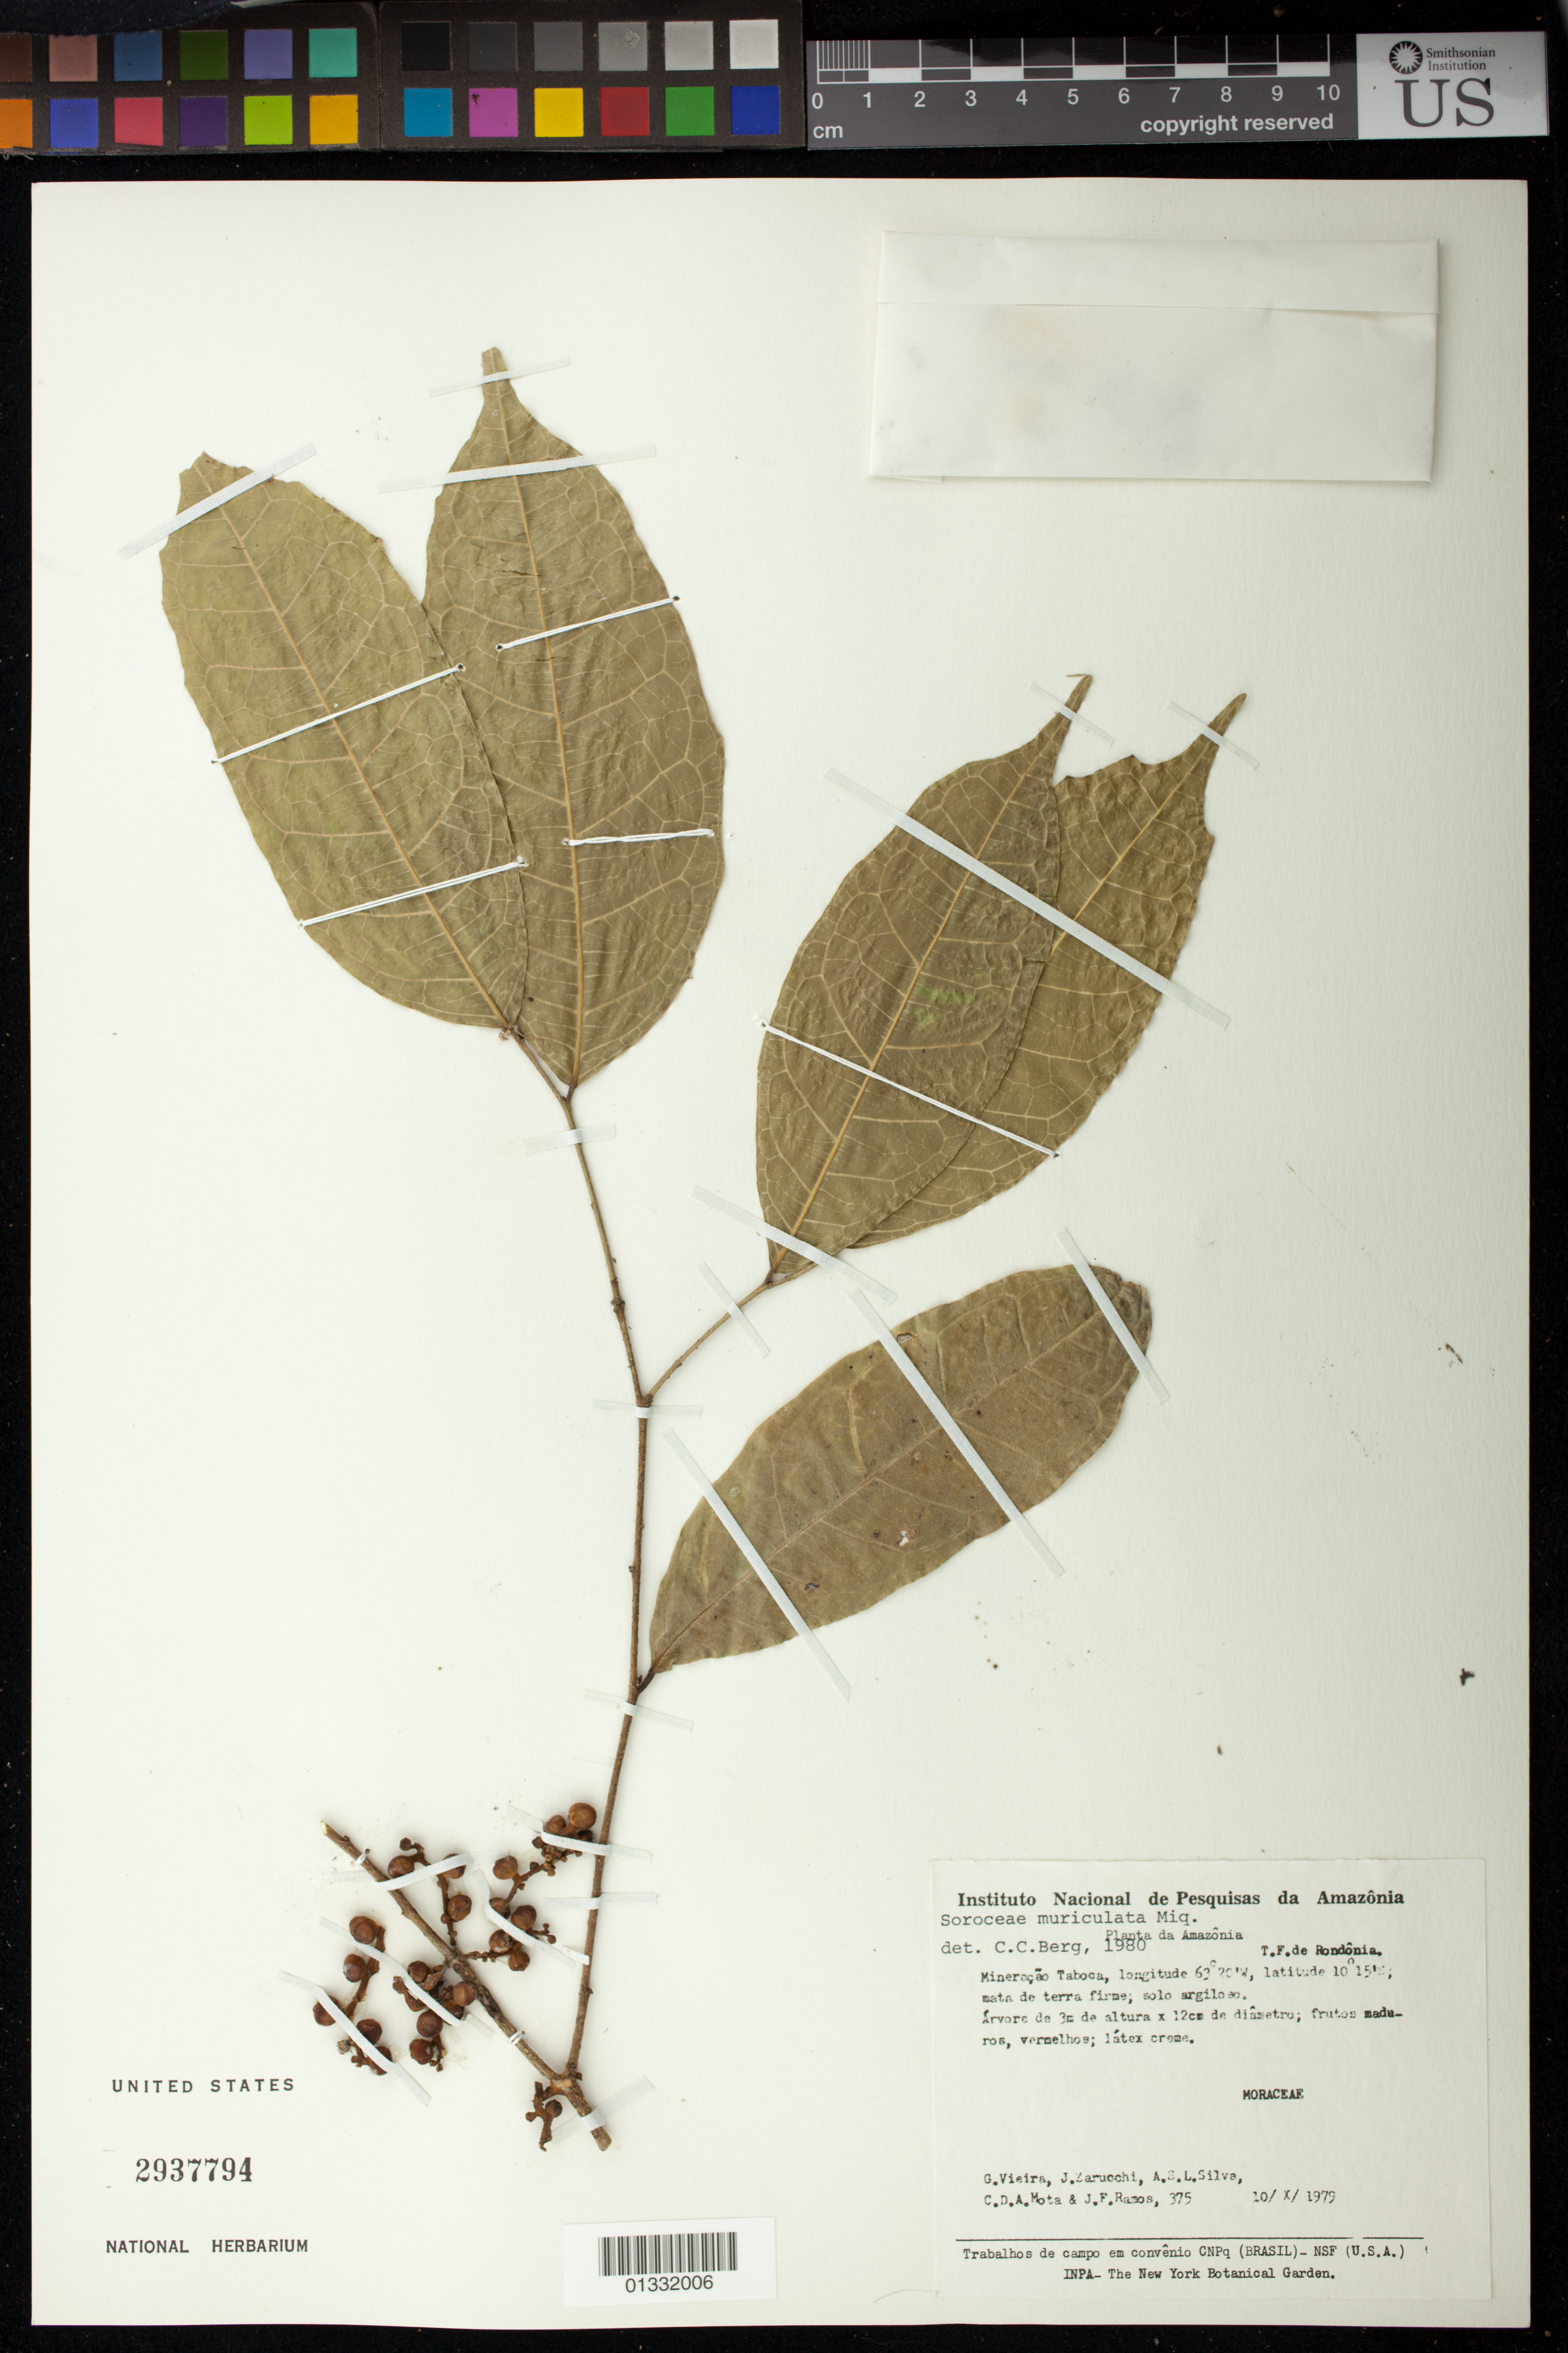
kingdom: Plantae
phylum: Tracheophyta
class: Magnoliopsida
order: Rosales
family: Moraceae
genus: Sorocea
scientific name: Sorocea muriculata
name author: Miq.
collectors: G. Vieira, J. L. Zarucchi, A. S. Silva, C. D. A. Mota & J. F. Ramos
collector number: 375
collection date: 1979-10-10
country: Brazil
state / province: Rondônia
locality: Mineração Taboca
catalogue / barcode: US 2937794